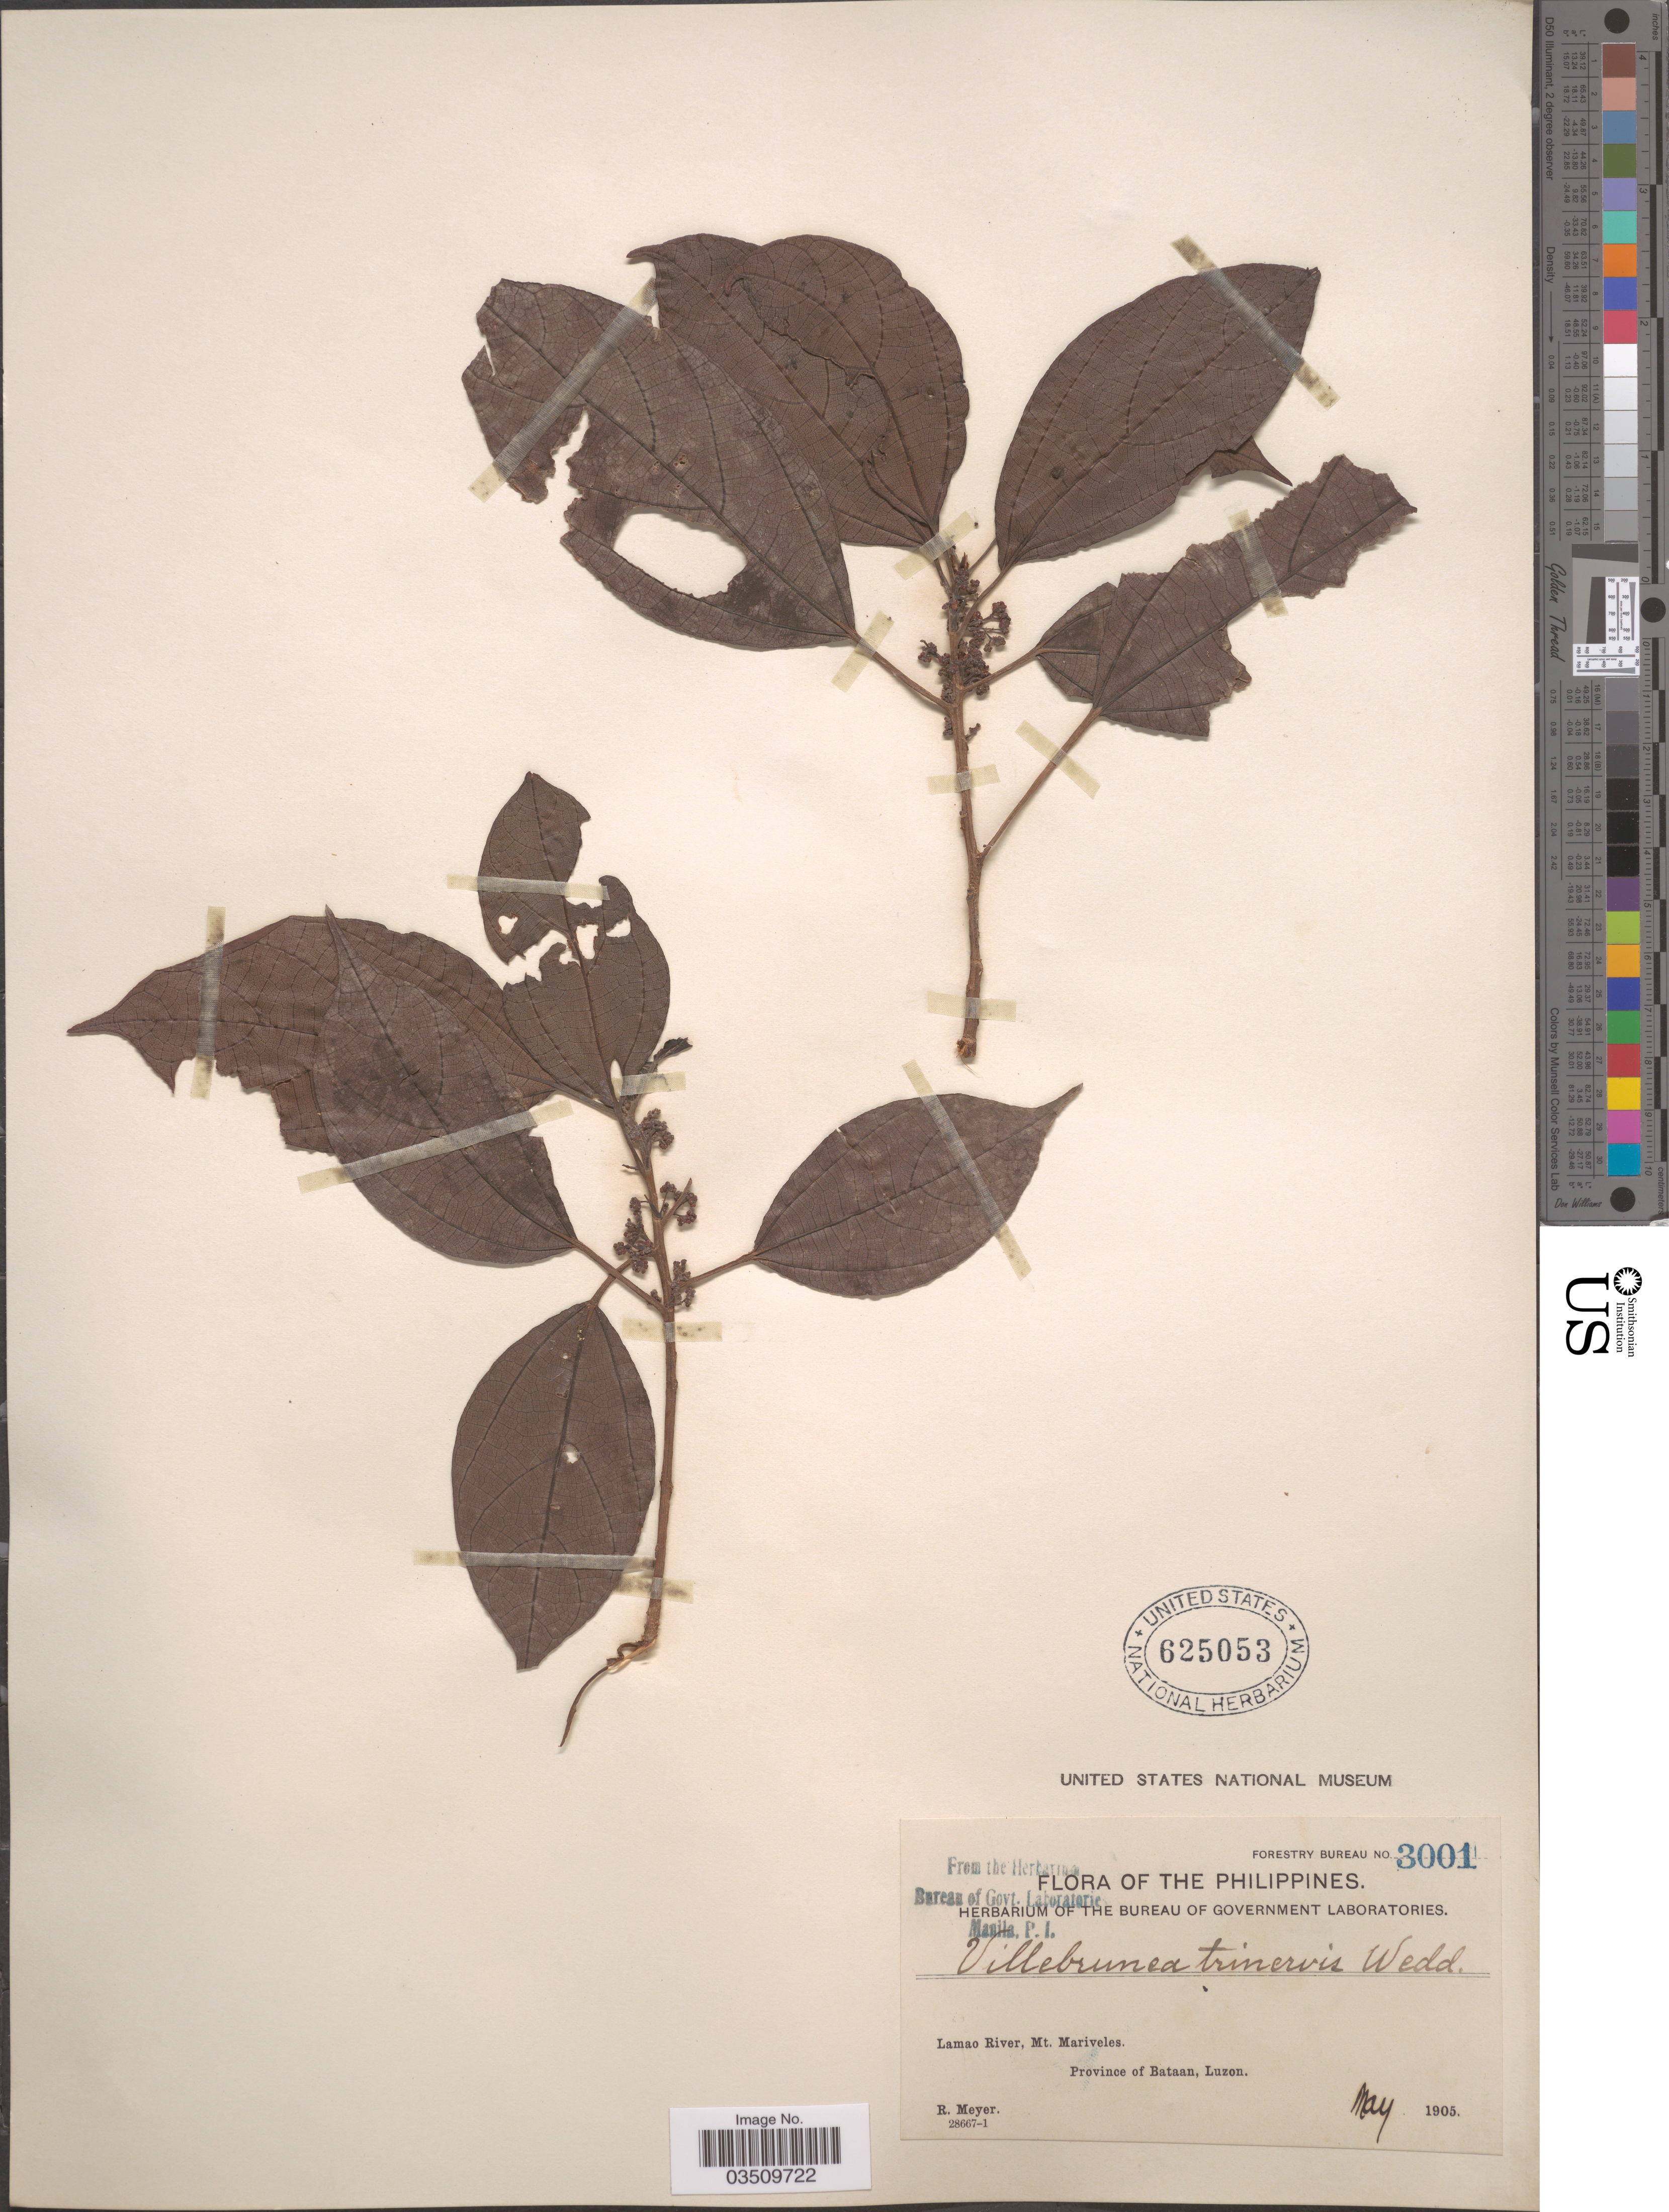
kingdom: Plantae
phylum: Tracheophyta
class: Magnoliopsida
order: Rosales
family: Urticaceae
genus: Oreocnide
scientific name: Oreocnide trinervis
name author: (Wedd.) Miq.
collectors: R. Meyer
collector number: Forestry Bureau 3001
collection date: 1905-05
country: Philippines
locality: Lamao River, Mt. Mariveles. Province of Bataan, Luzon.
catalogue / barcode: US 625053